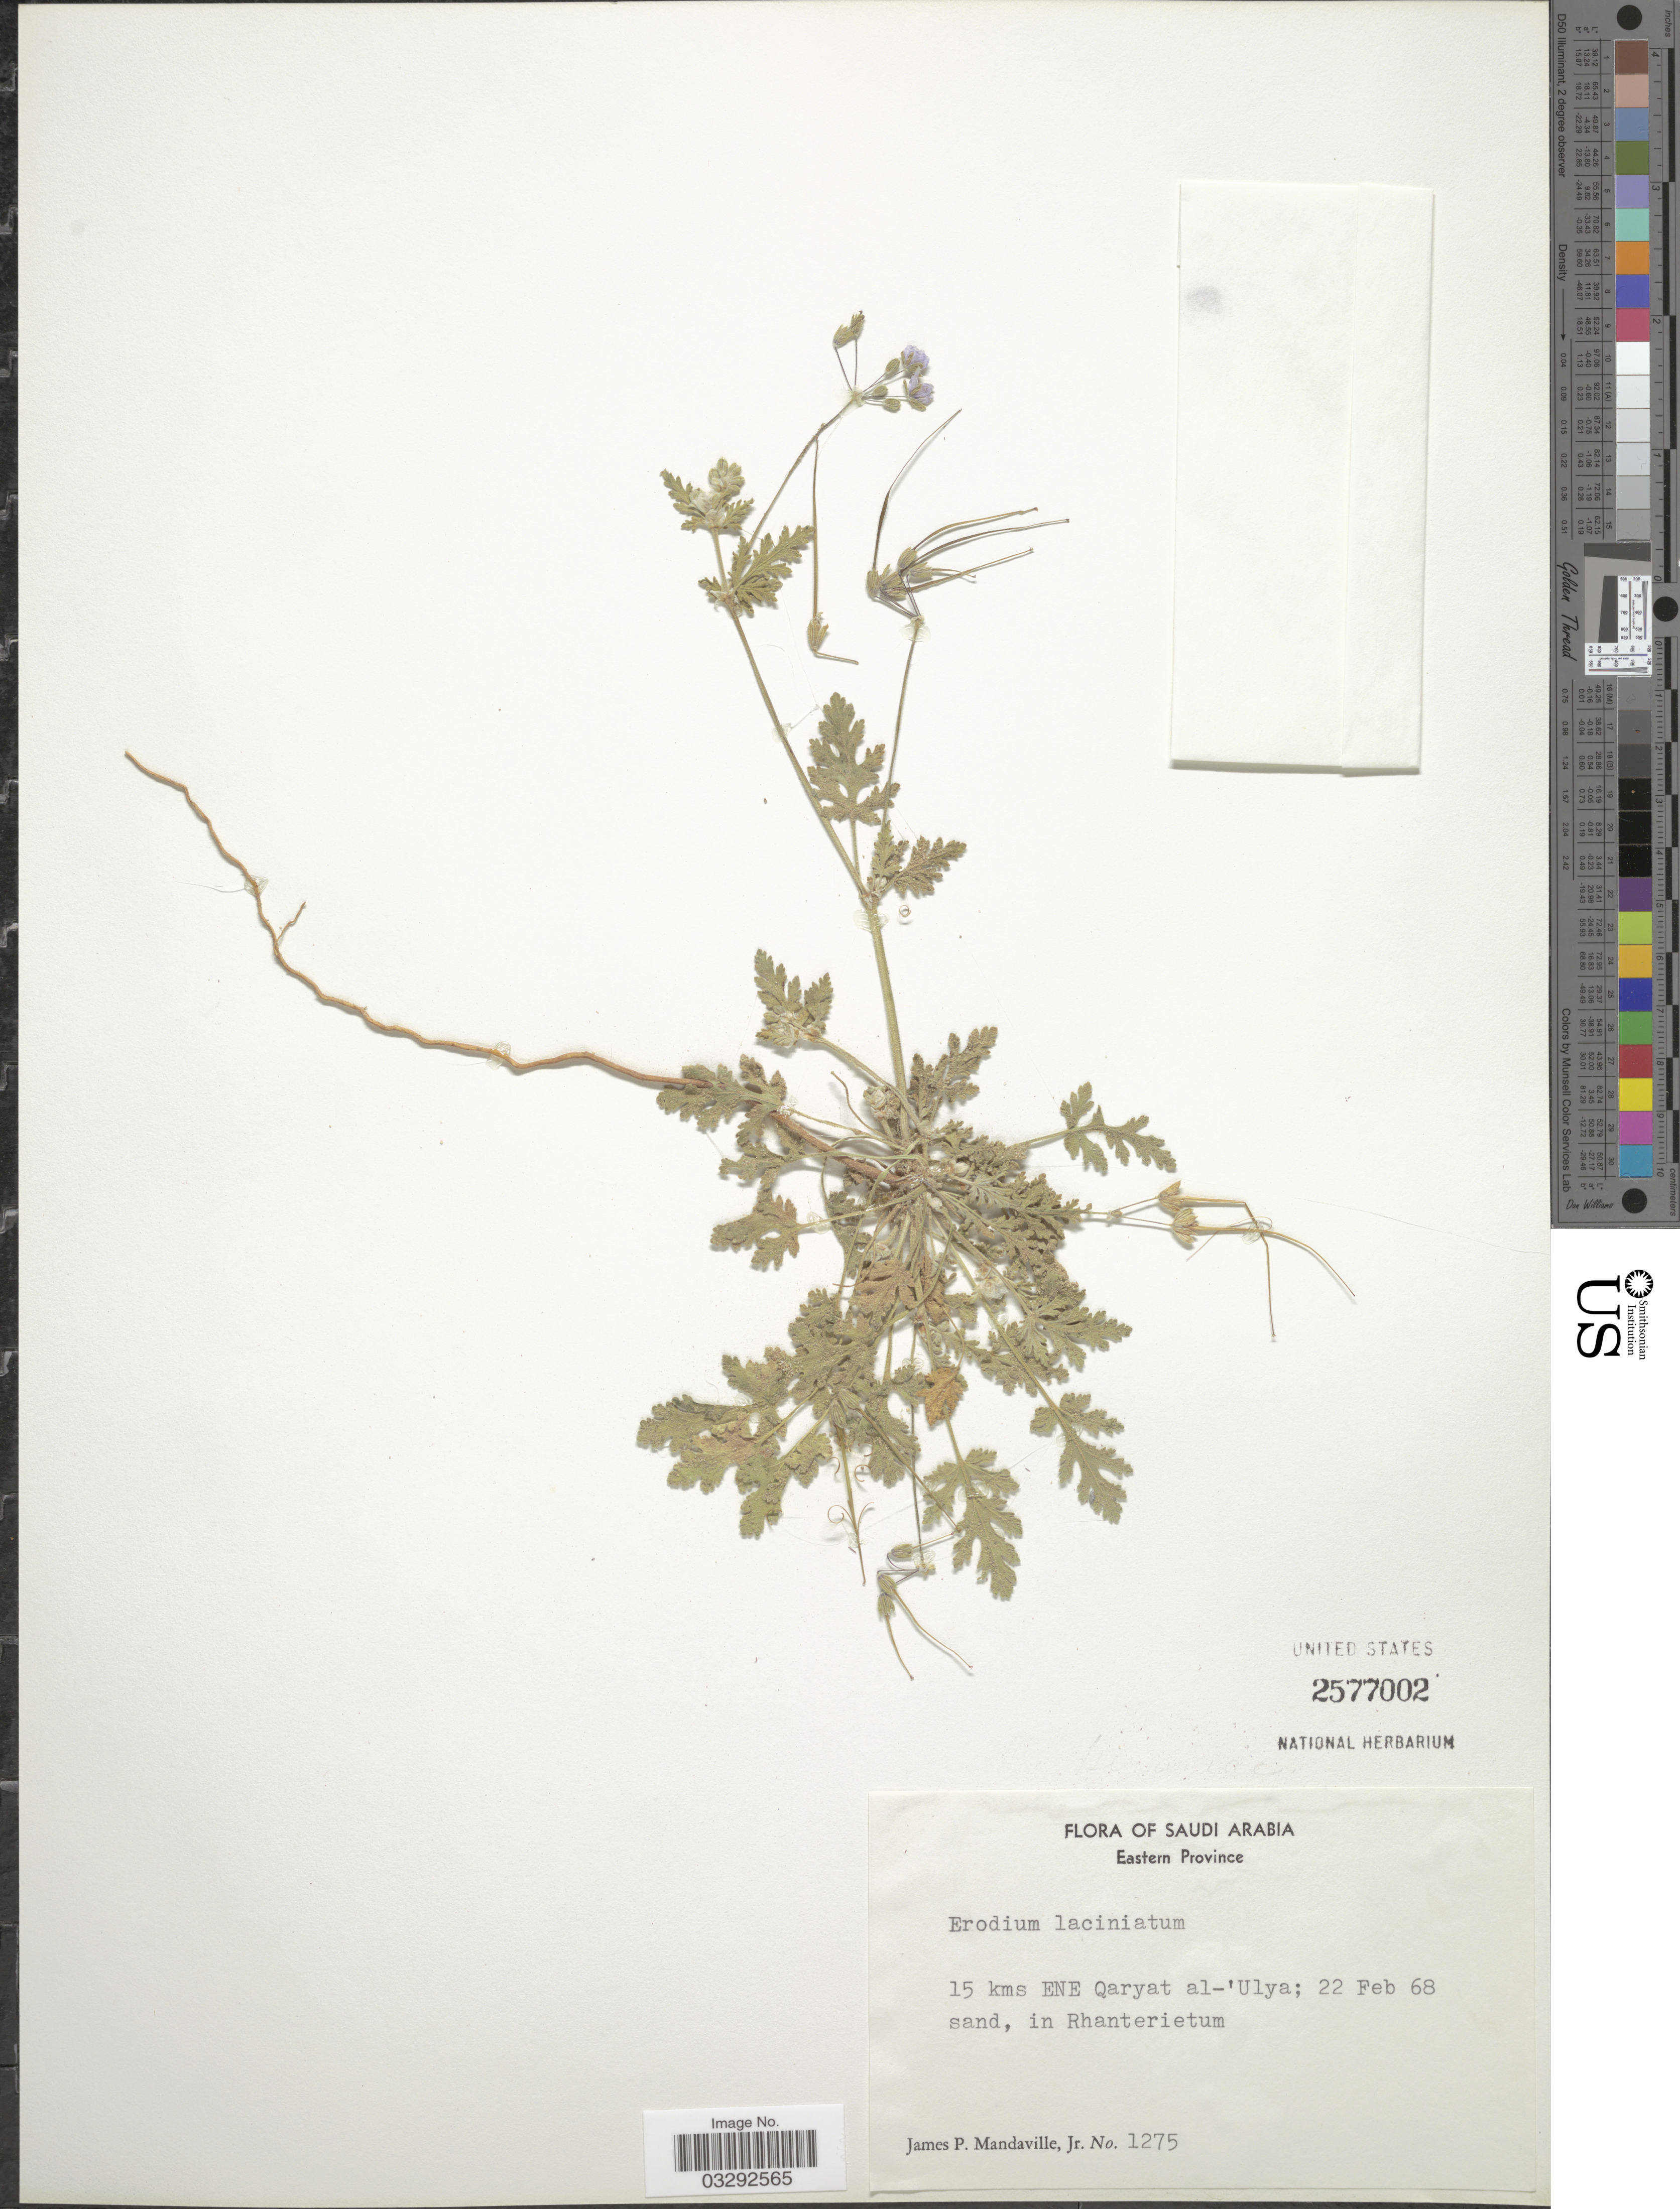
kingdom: Plantae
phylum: Tracheophyta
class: Magnoliopsida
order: Geraniales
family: Geraniaceae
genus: Erodium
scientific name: Erodium laciniatum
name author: (Cav.) Willd.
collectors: J. Mandaville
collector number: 1275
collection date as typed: Transcribed d/m/y: 22/2/68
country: Saudi Arabia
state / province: Ash Sharqiyah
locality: Eastern Province. 15 kms ENE Qaryat al-'Ulya, in Rhanterietum.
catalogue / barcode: US 2577002